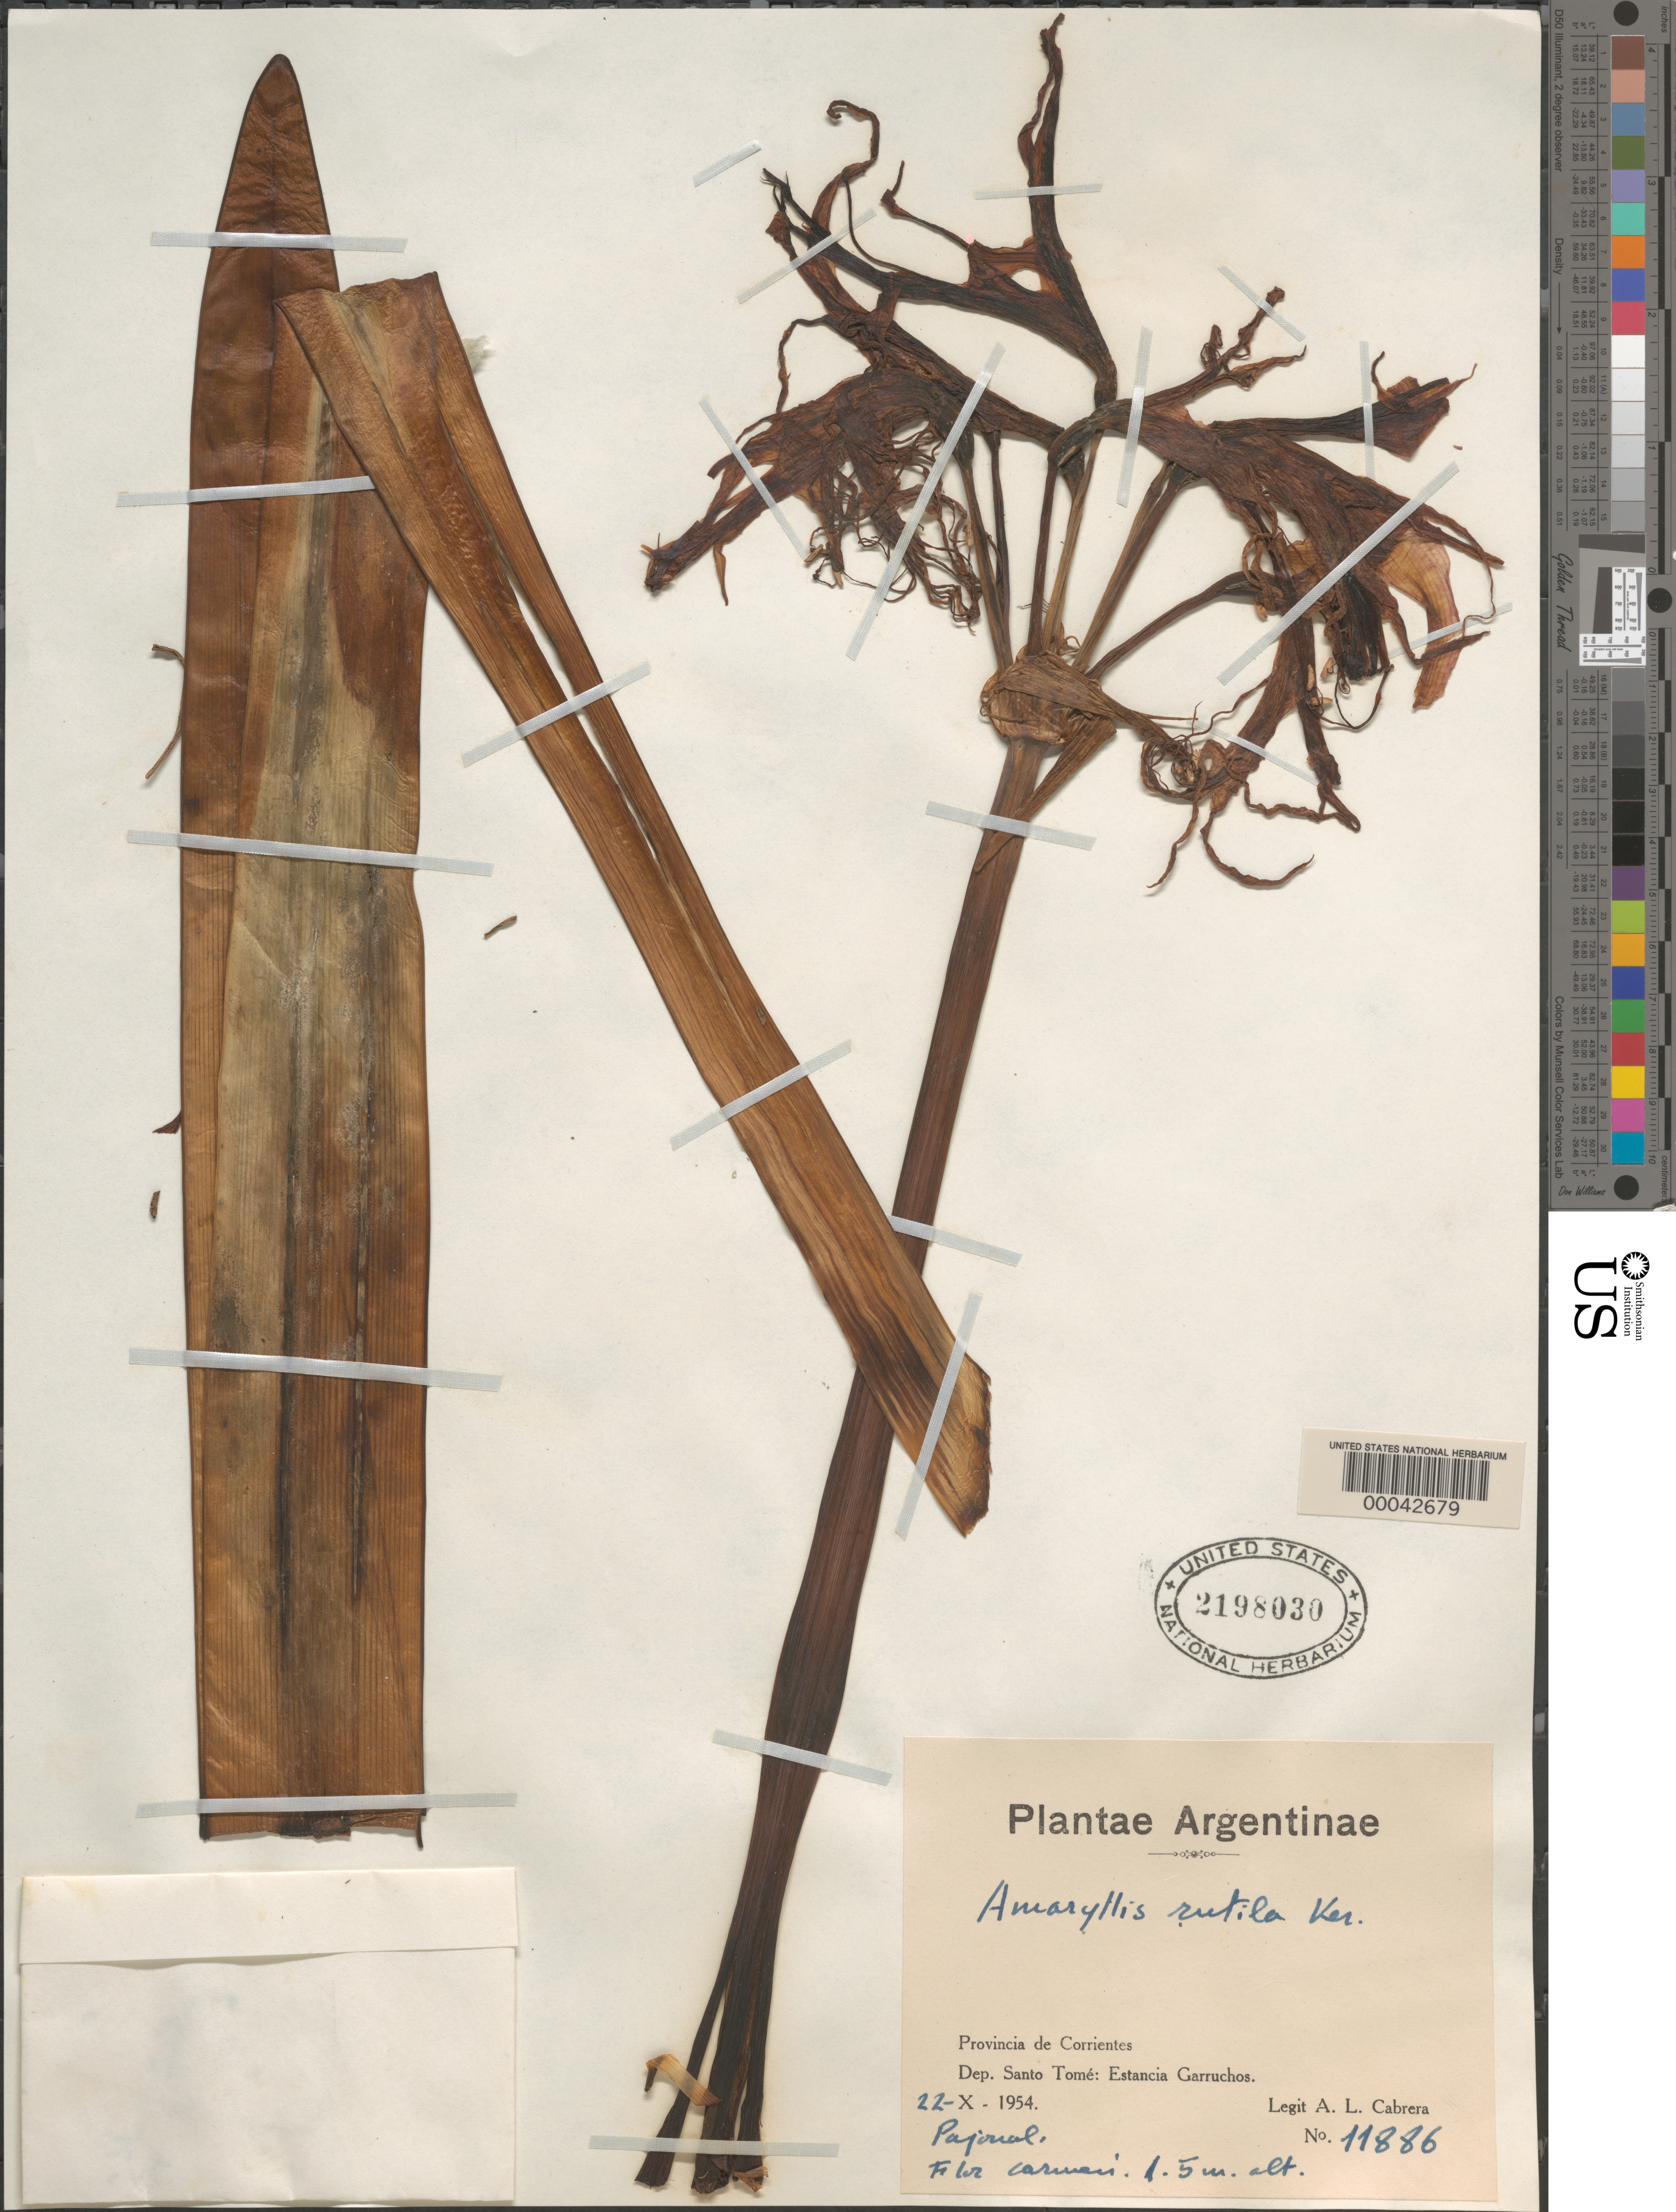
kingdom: Plantae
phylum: Tracheophyta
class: Liliopsida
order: Asparagales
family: Amaryllidaceae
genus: Hippeastrum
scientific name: Hippeastrum rutilum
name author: (Ker Gawl.) Herb.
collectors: A. L. Cabrera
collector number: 11886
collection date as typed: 22 Oct 1954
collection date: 1954-10-22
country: Argentina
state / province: Corrientes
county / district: Santo Tomé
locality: Estancia Garruchos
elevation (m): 2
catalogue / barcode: US 2198030